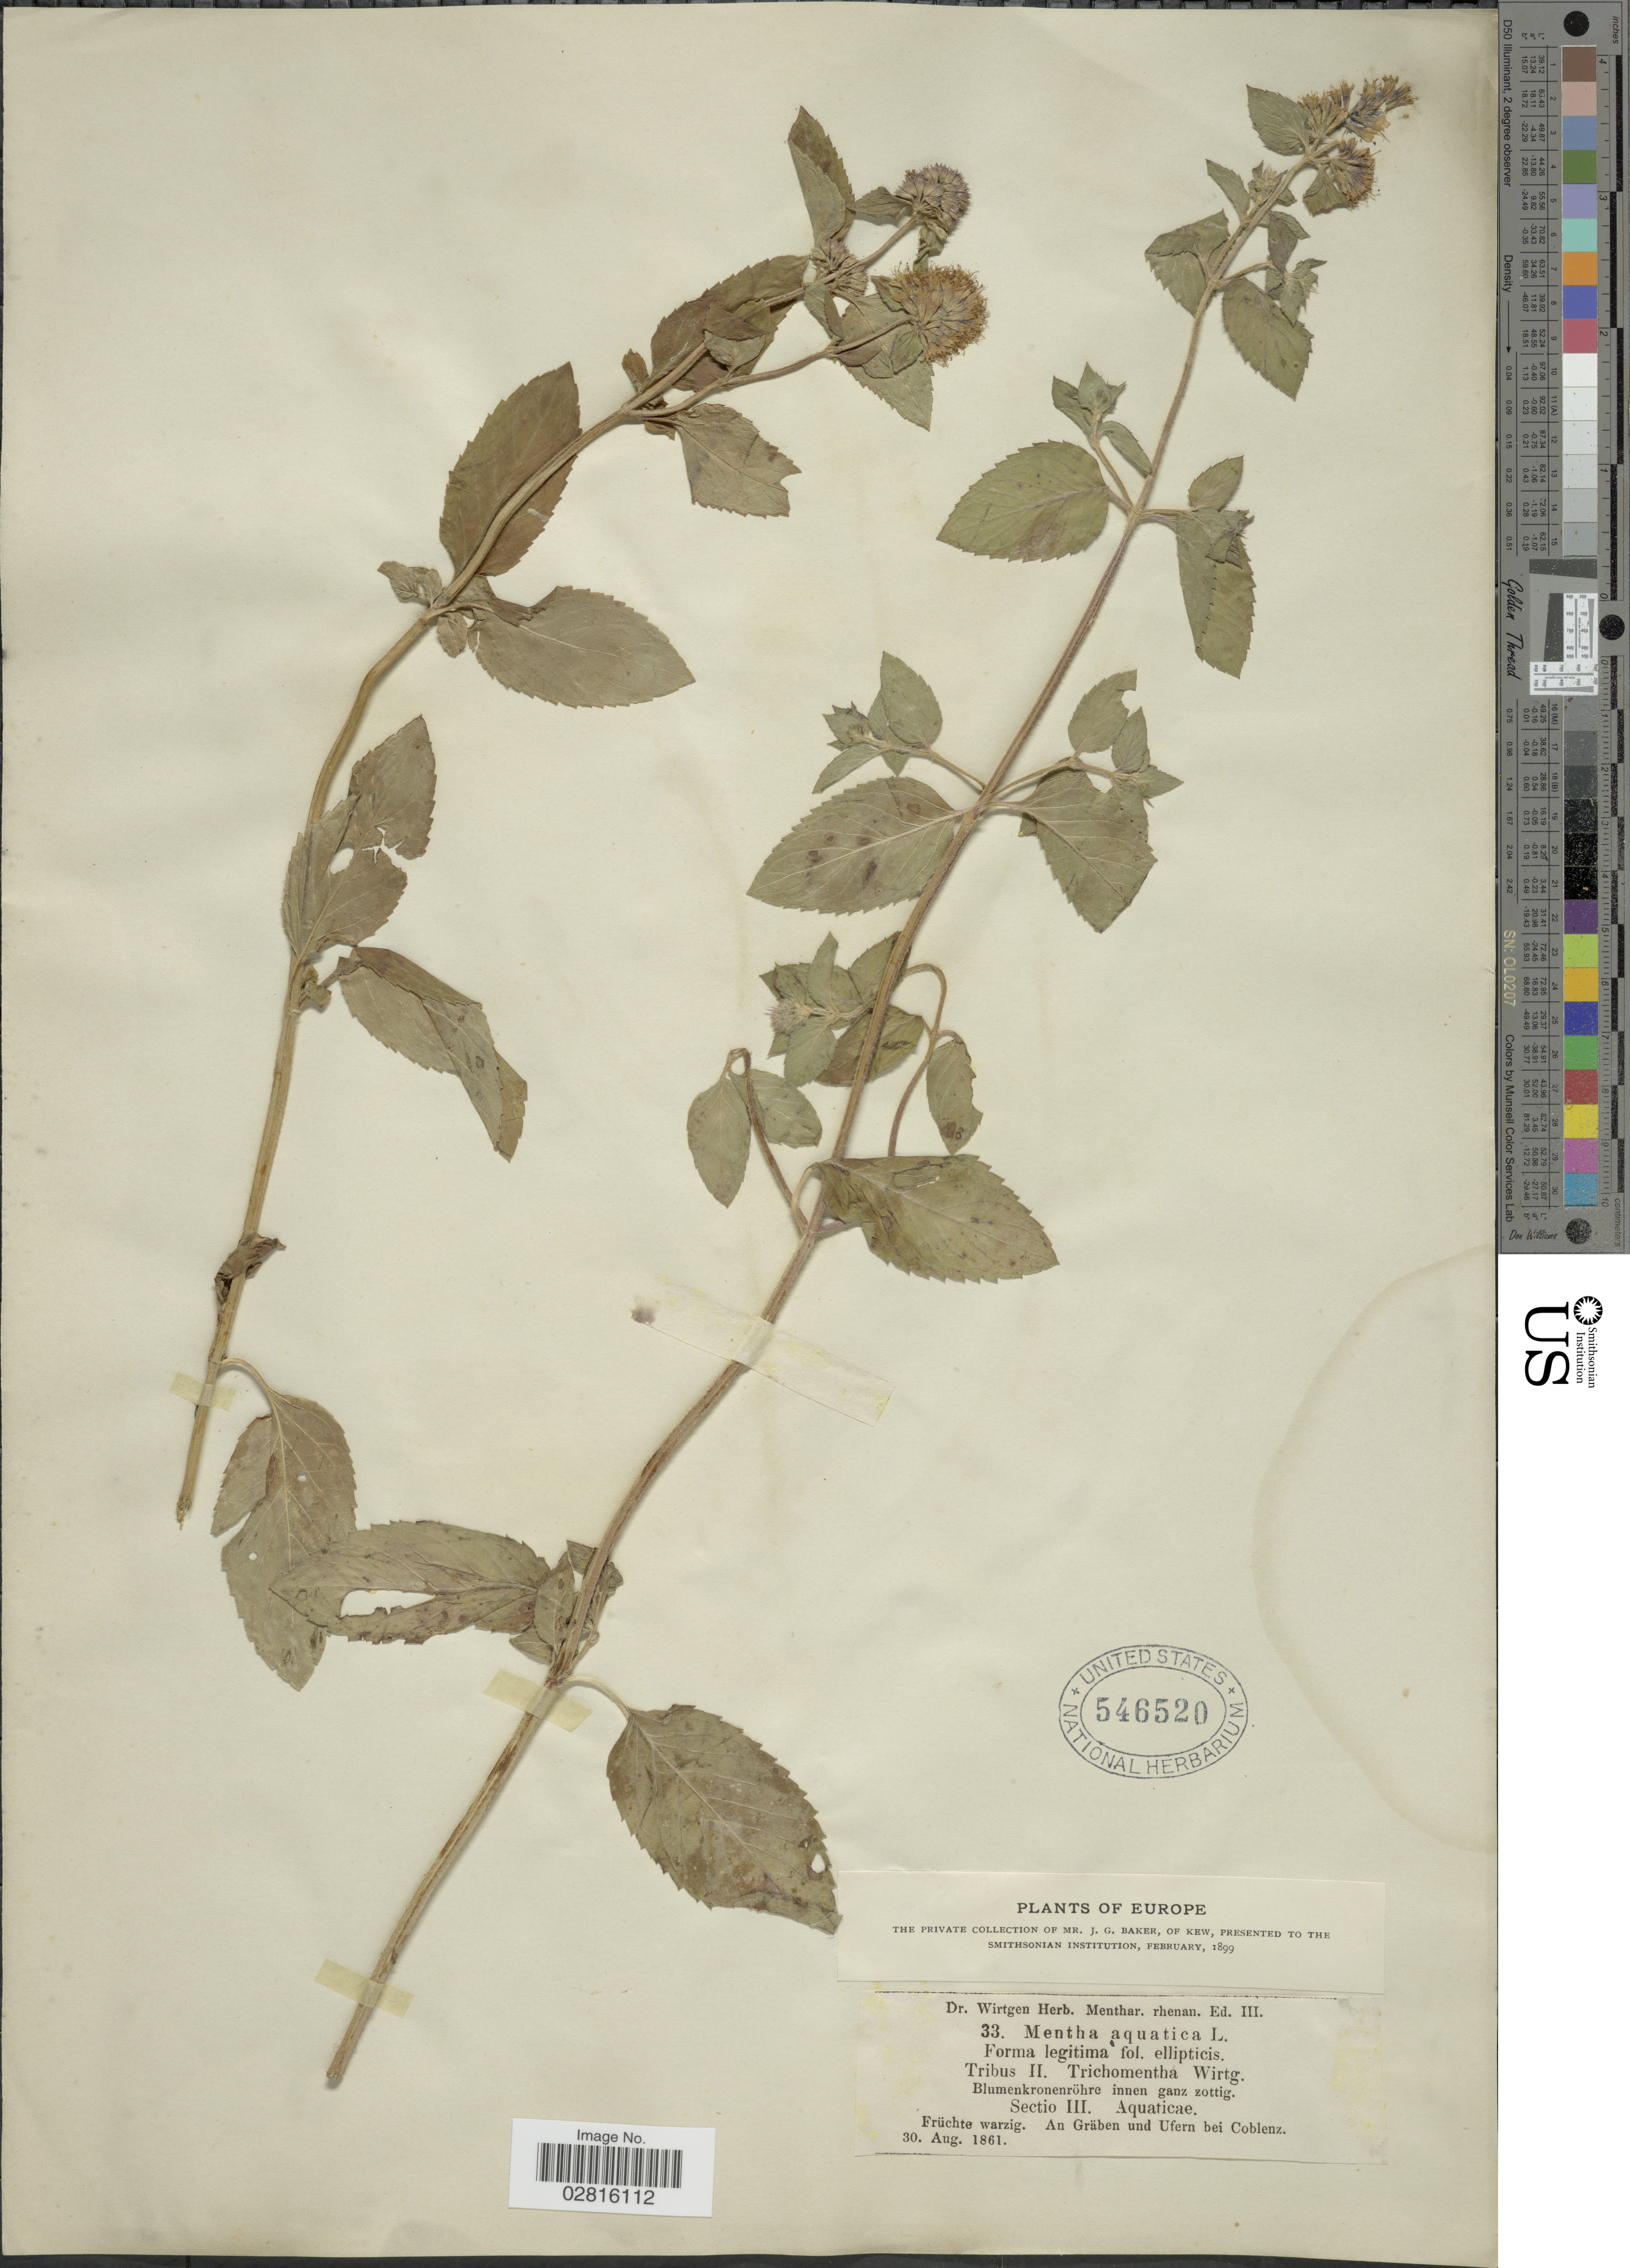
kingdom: Plantae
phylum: Tracheophyta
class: Magnoliopsida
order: Lamiales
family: Lamiaceae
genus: Mentha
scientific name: Mentha aquatica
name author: L.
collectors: Wirtgen, --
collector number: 33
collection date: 1861-08-30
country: Germany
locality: An Gräben und Ufern bei Coblenz. Europe.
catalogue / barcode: US 546520